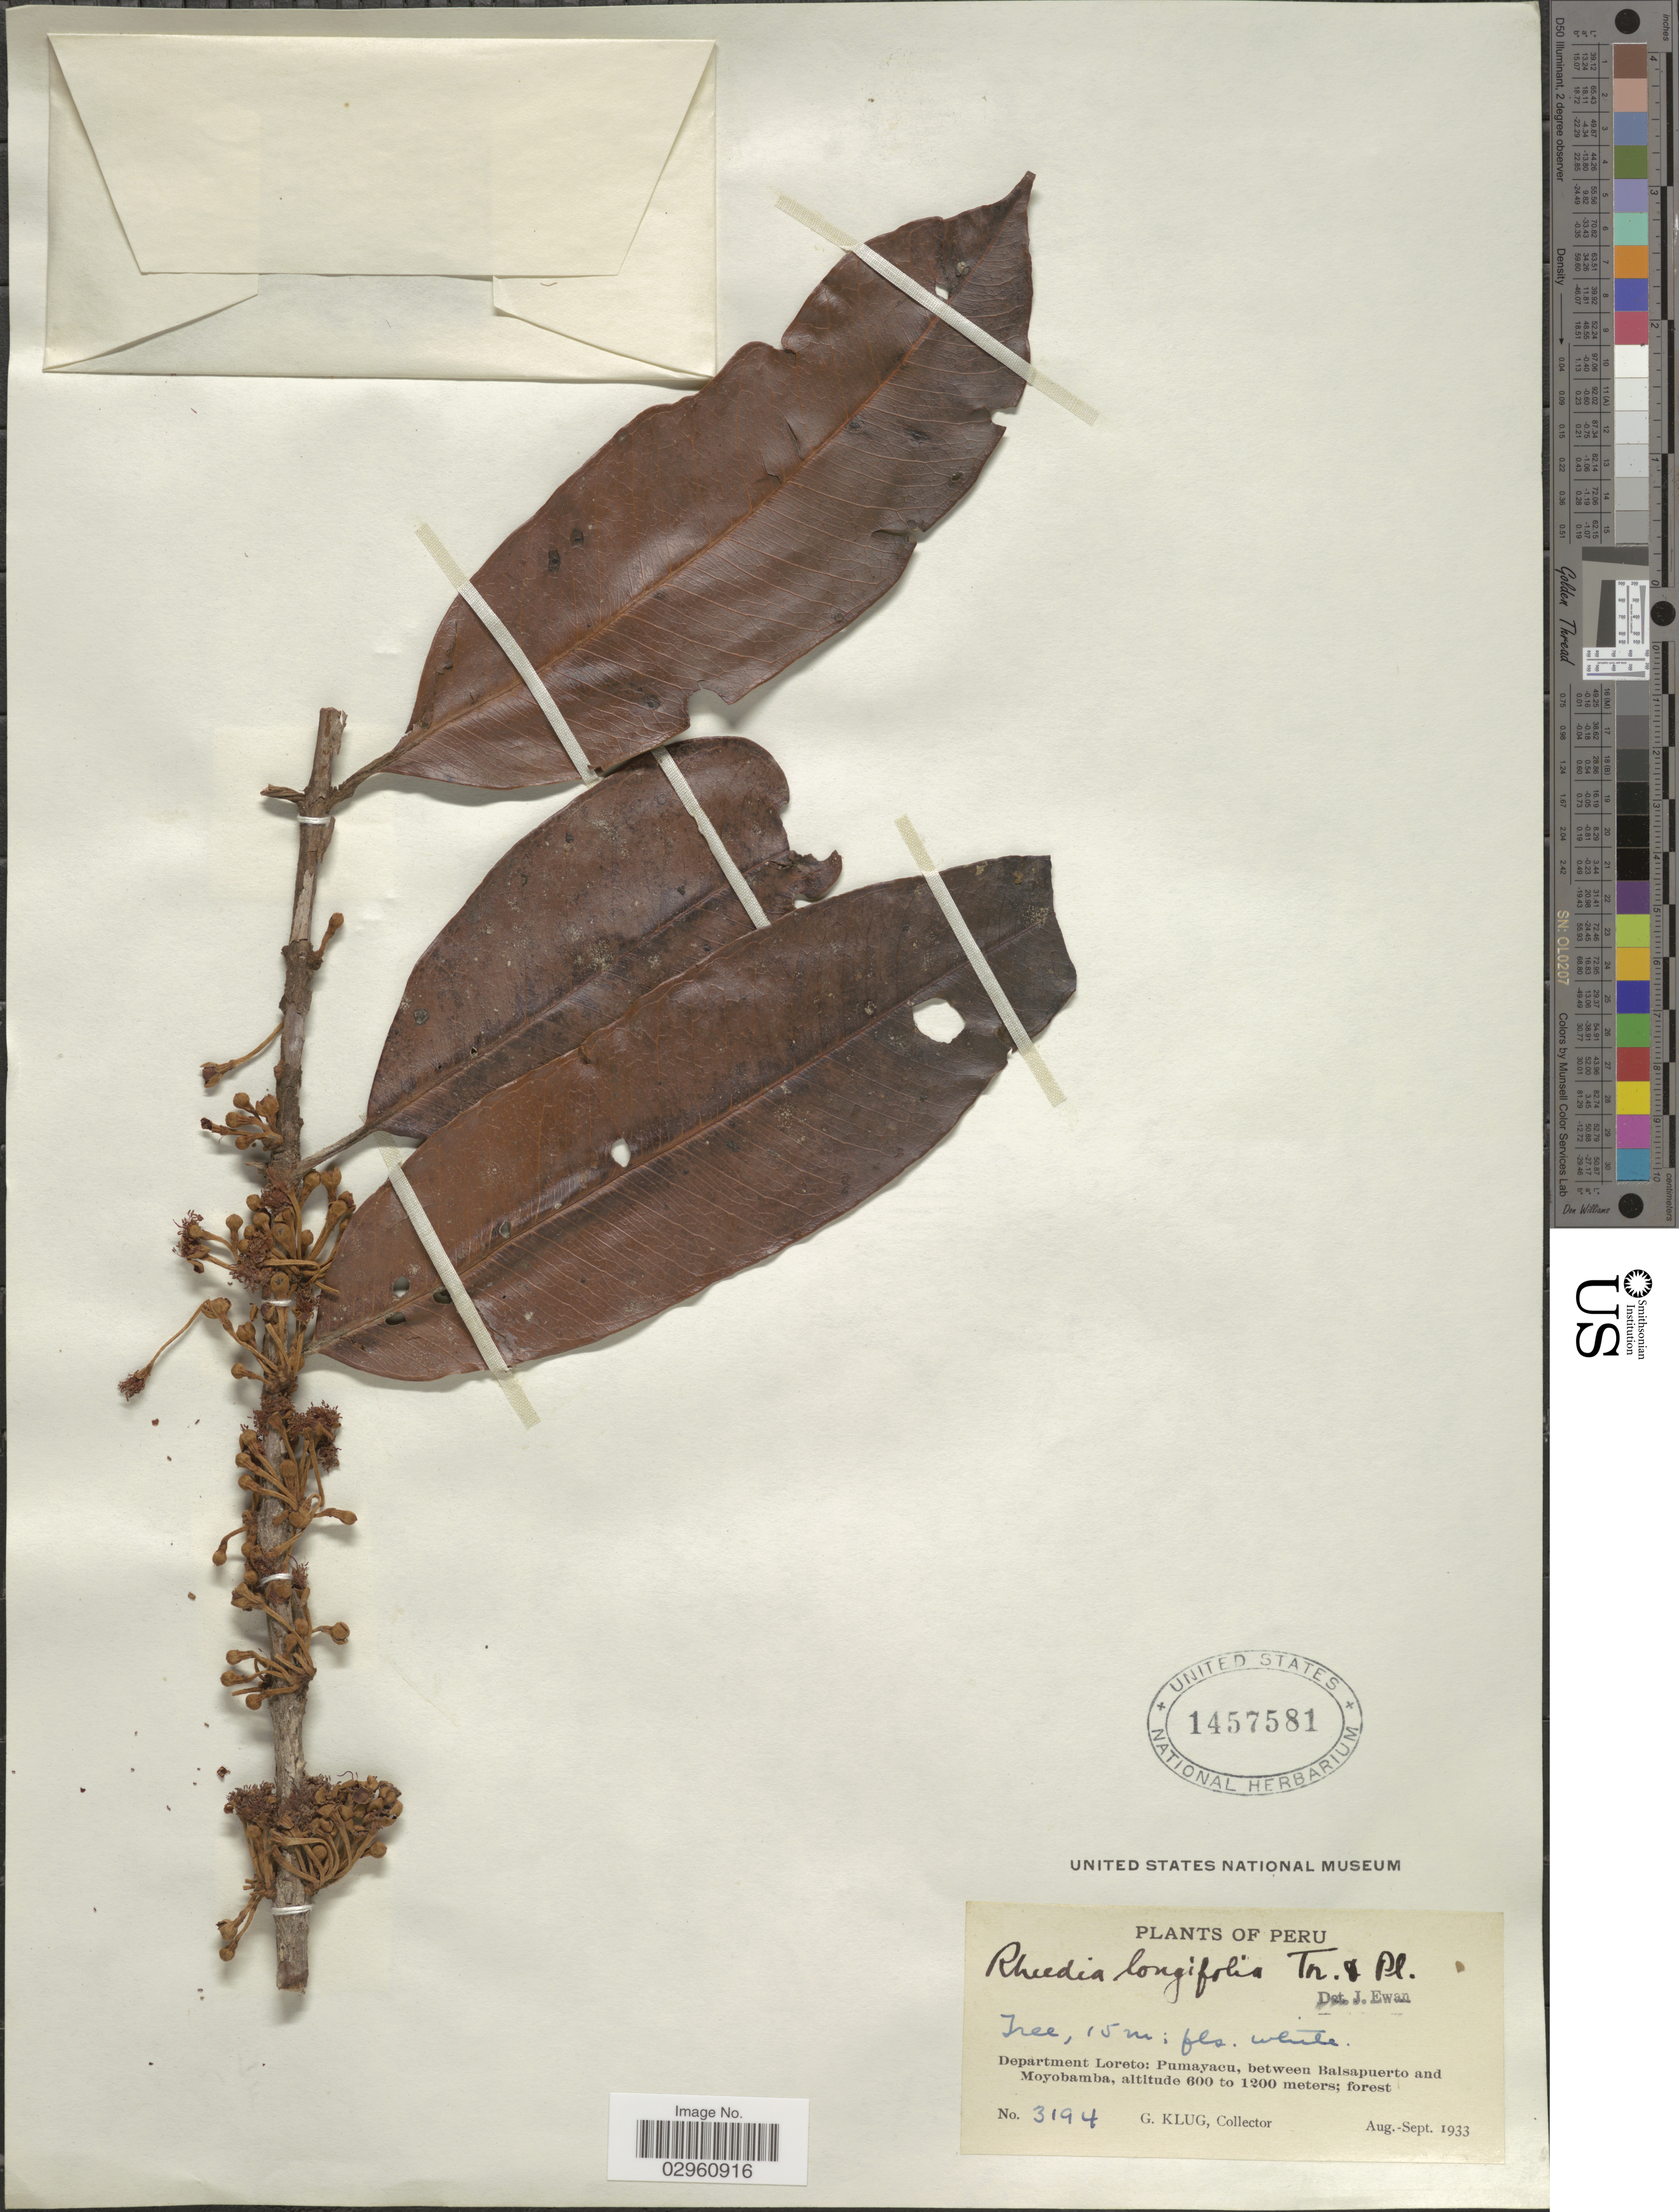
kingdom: Plantae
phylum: Tracheophyta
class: Magnoliopsida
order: Malpighiales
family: Clusiaceae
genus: Garcinia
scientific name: Garcinia leptophylla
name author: Bittrich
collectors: G. Klug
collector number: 3194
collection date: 1933-08/1933-09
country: Peru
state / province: Loreto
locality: Department Loreto: Pumayacu, between Balsapuerto and Moyobamba.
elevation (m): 600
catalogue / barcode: US 1457581